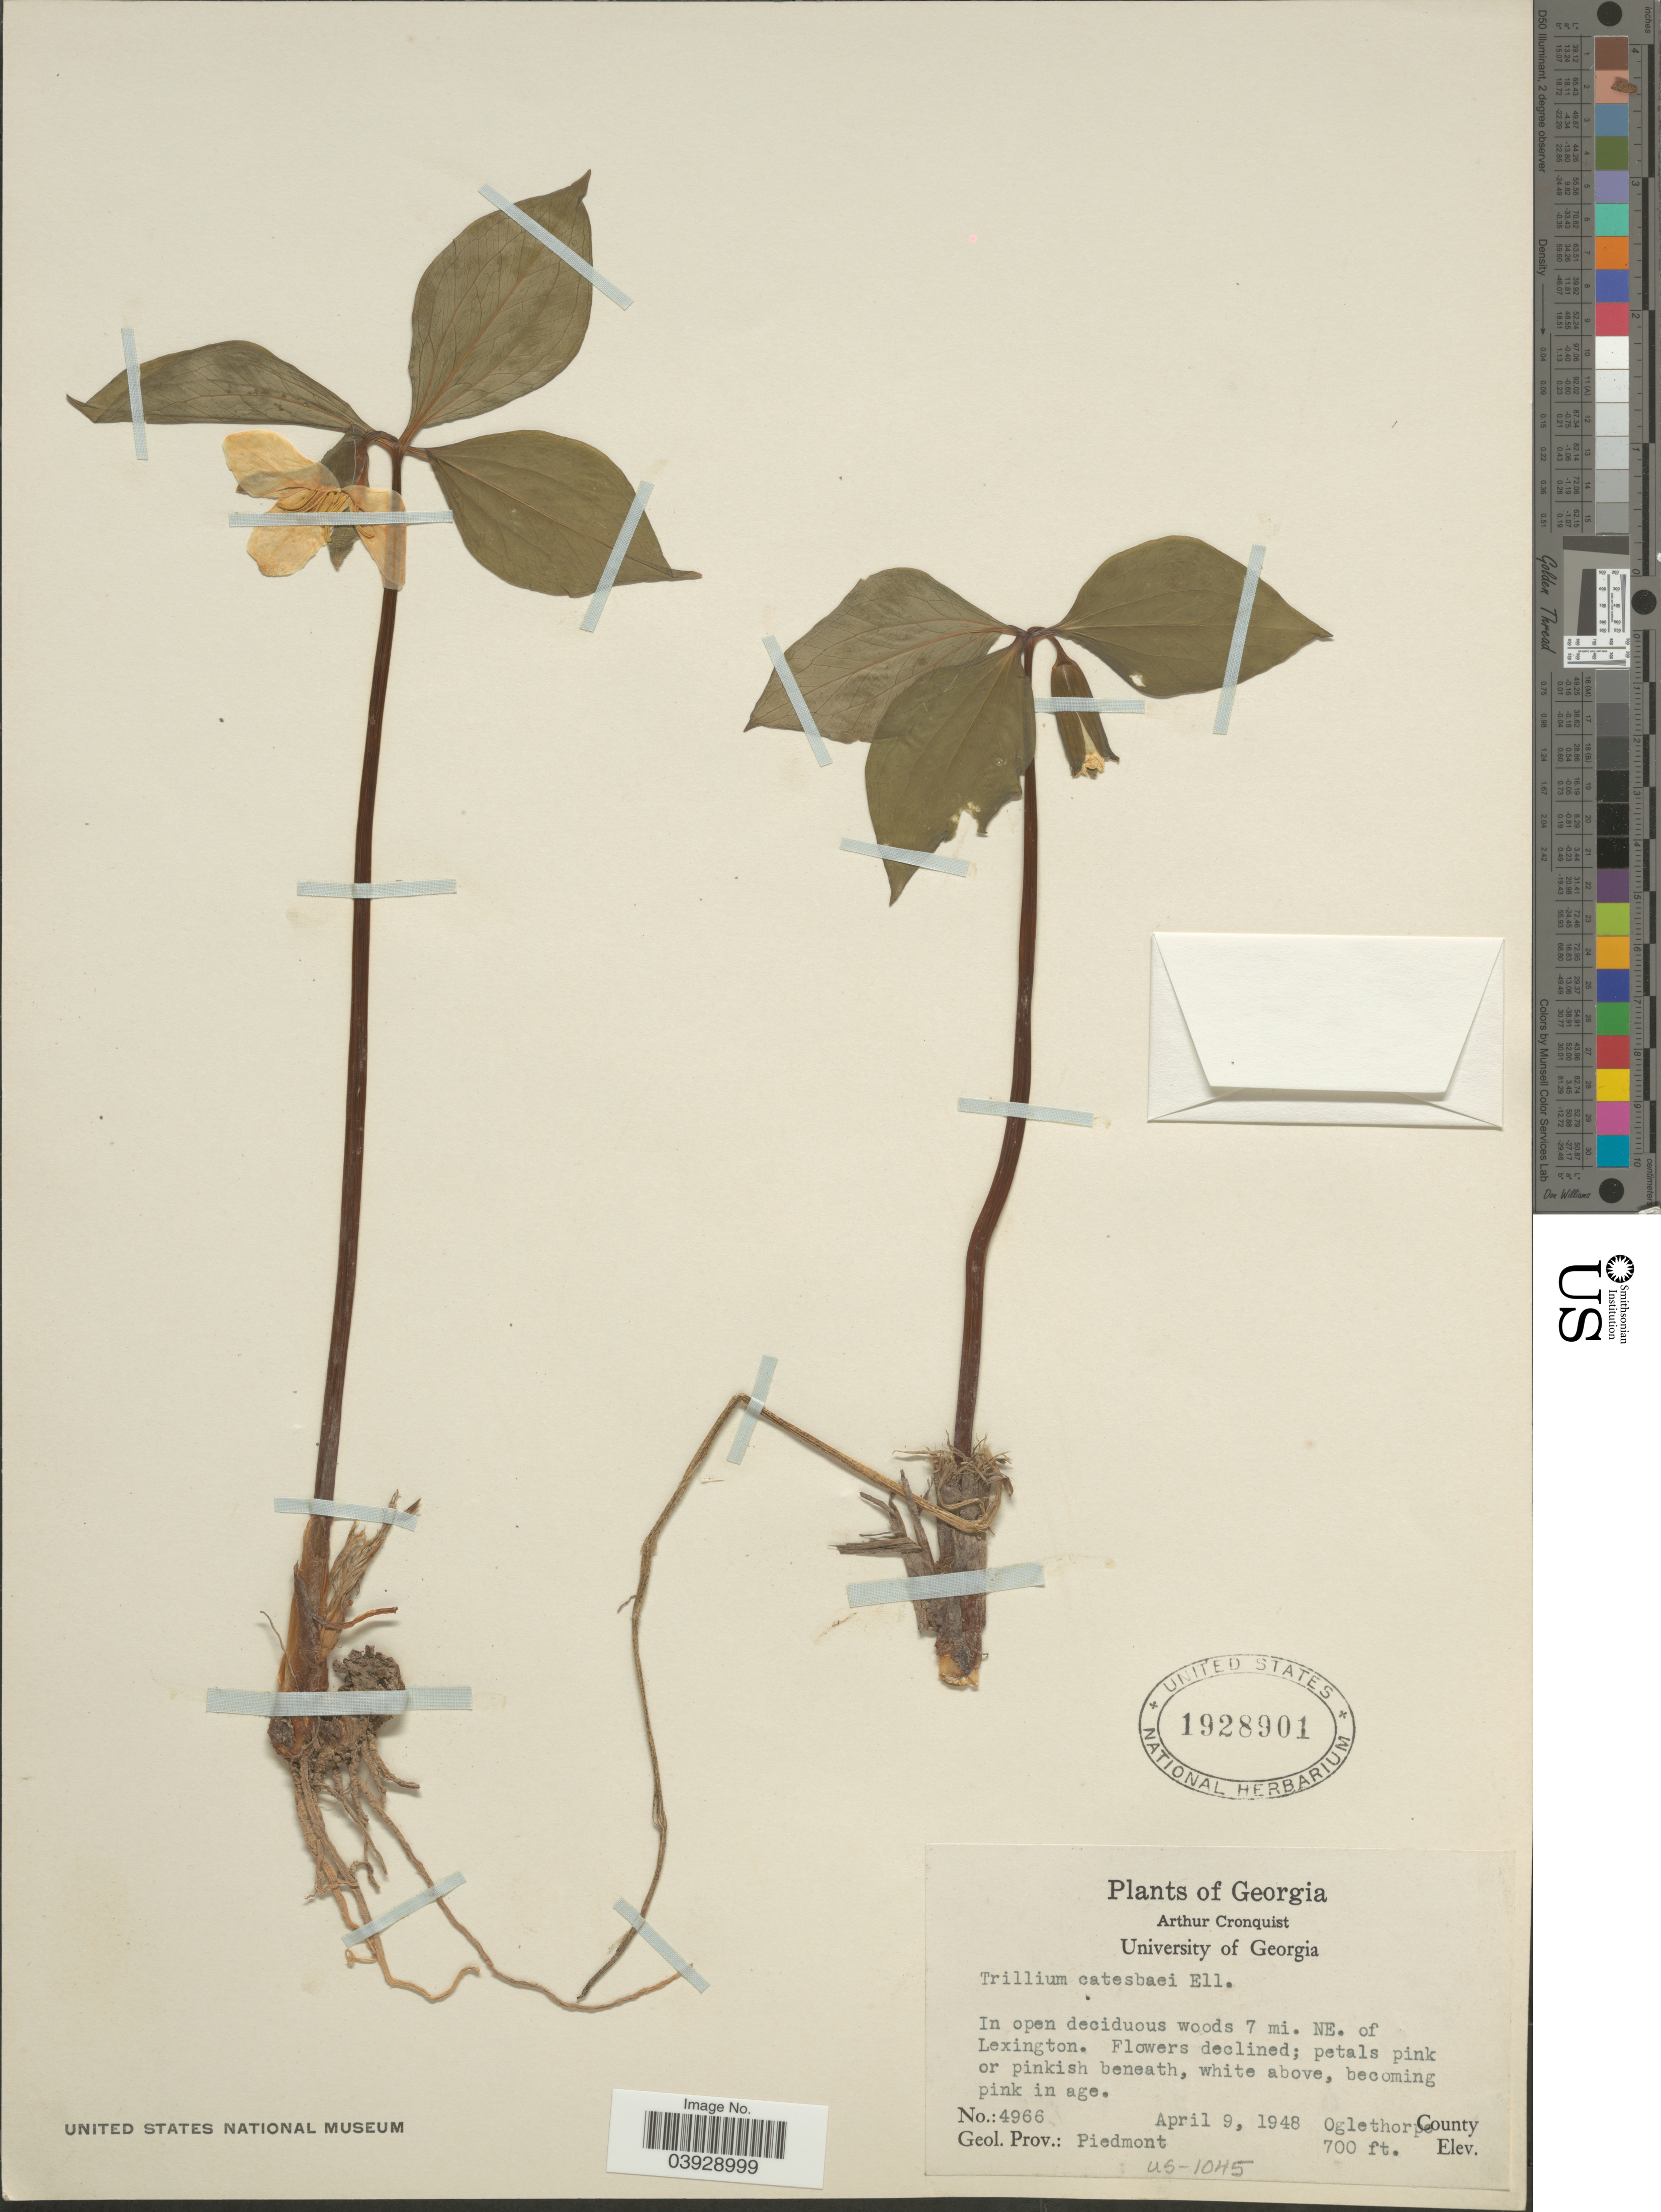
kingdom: Plantae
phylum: Tracheophyta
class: Liliopsida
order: Liliales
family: Melanthiaceae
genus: Trillium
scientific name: Trillium catesbaei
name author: Elliott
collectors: A. J. Cronquist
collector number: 4966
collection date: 1948-04-09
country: United States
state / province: Georgia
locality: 7 mi. NE. of Lexington. Oglethorpe County. Geol. Prov.: Piedmont.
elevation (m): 213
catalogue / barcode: US 1928901